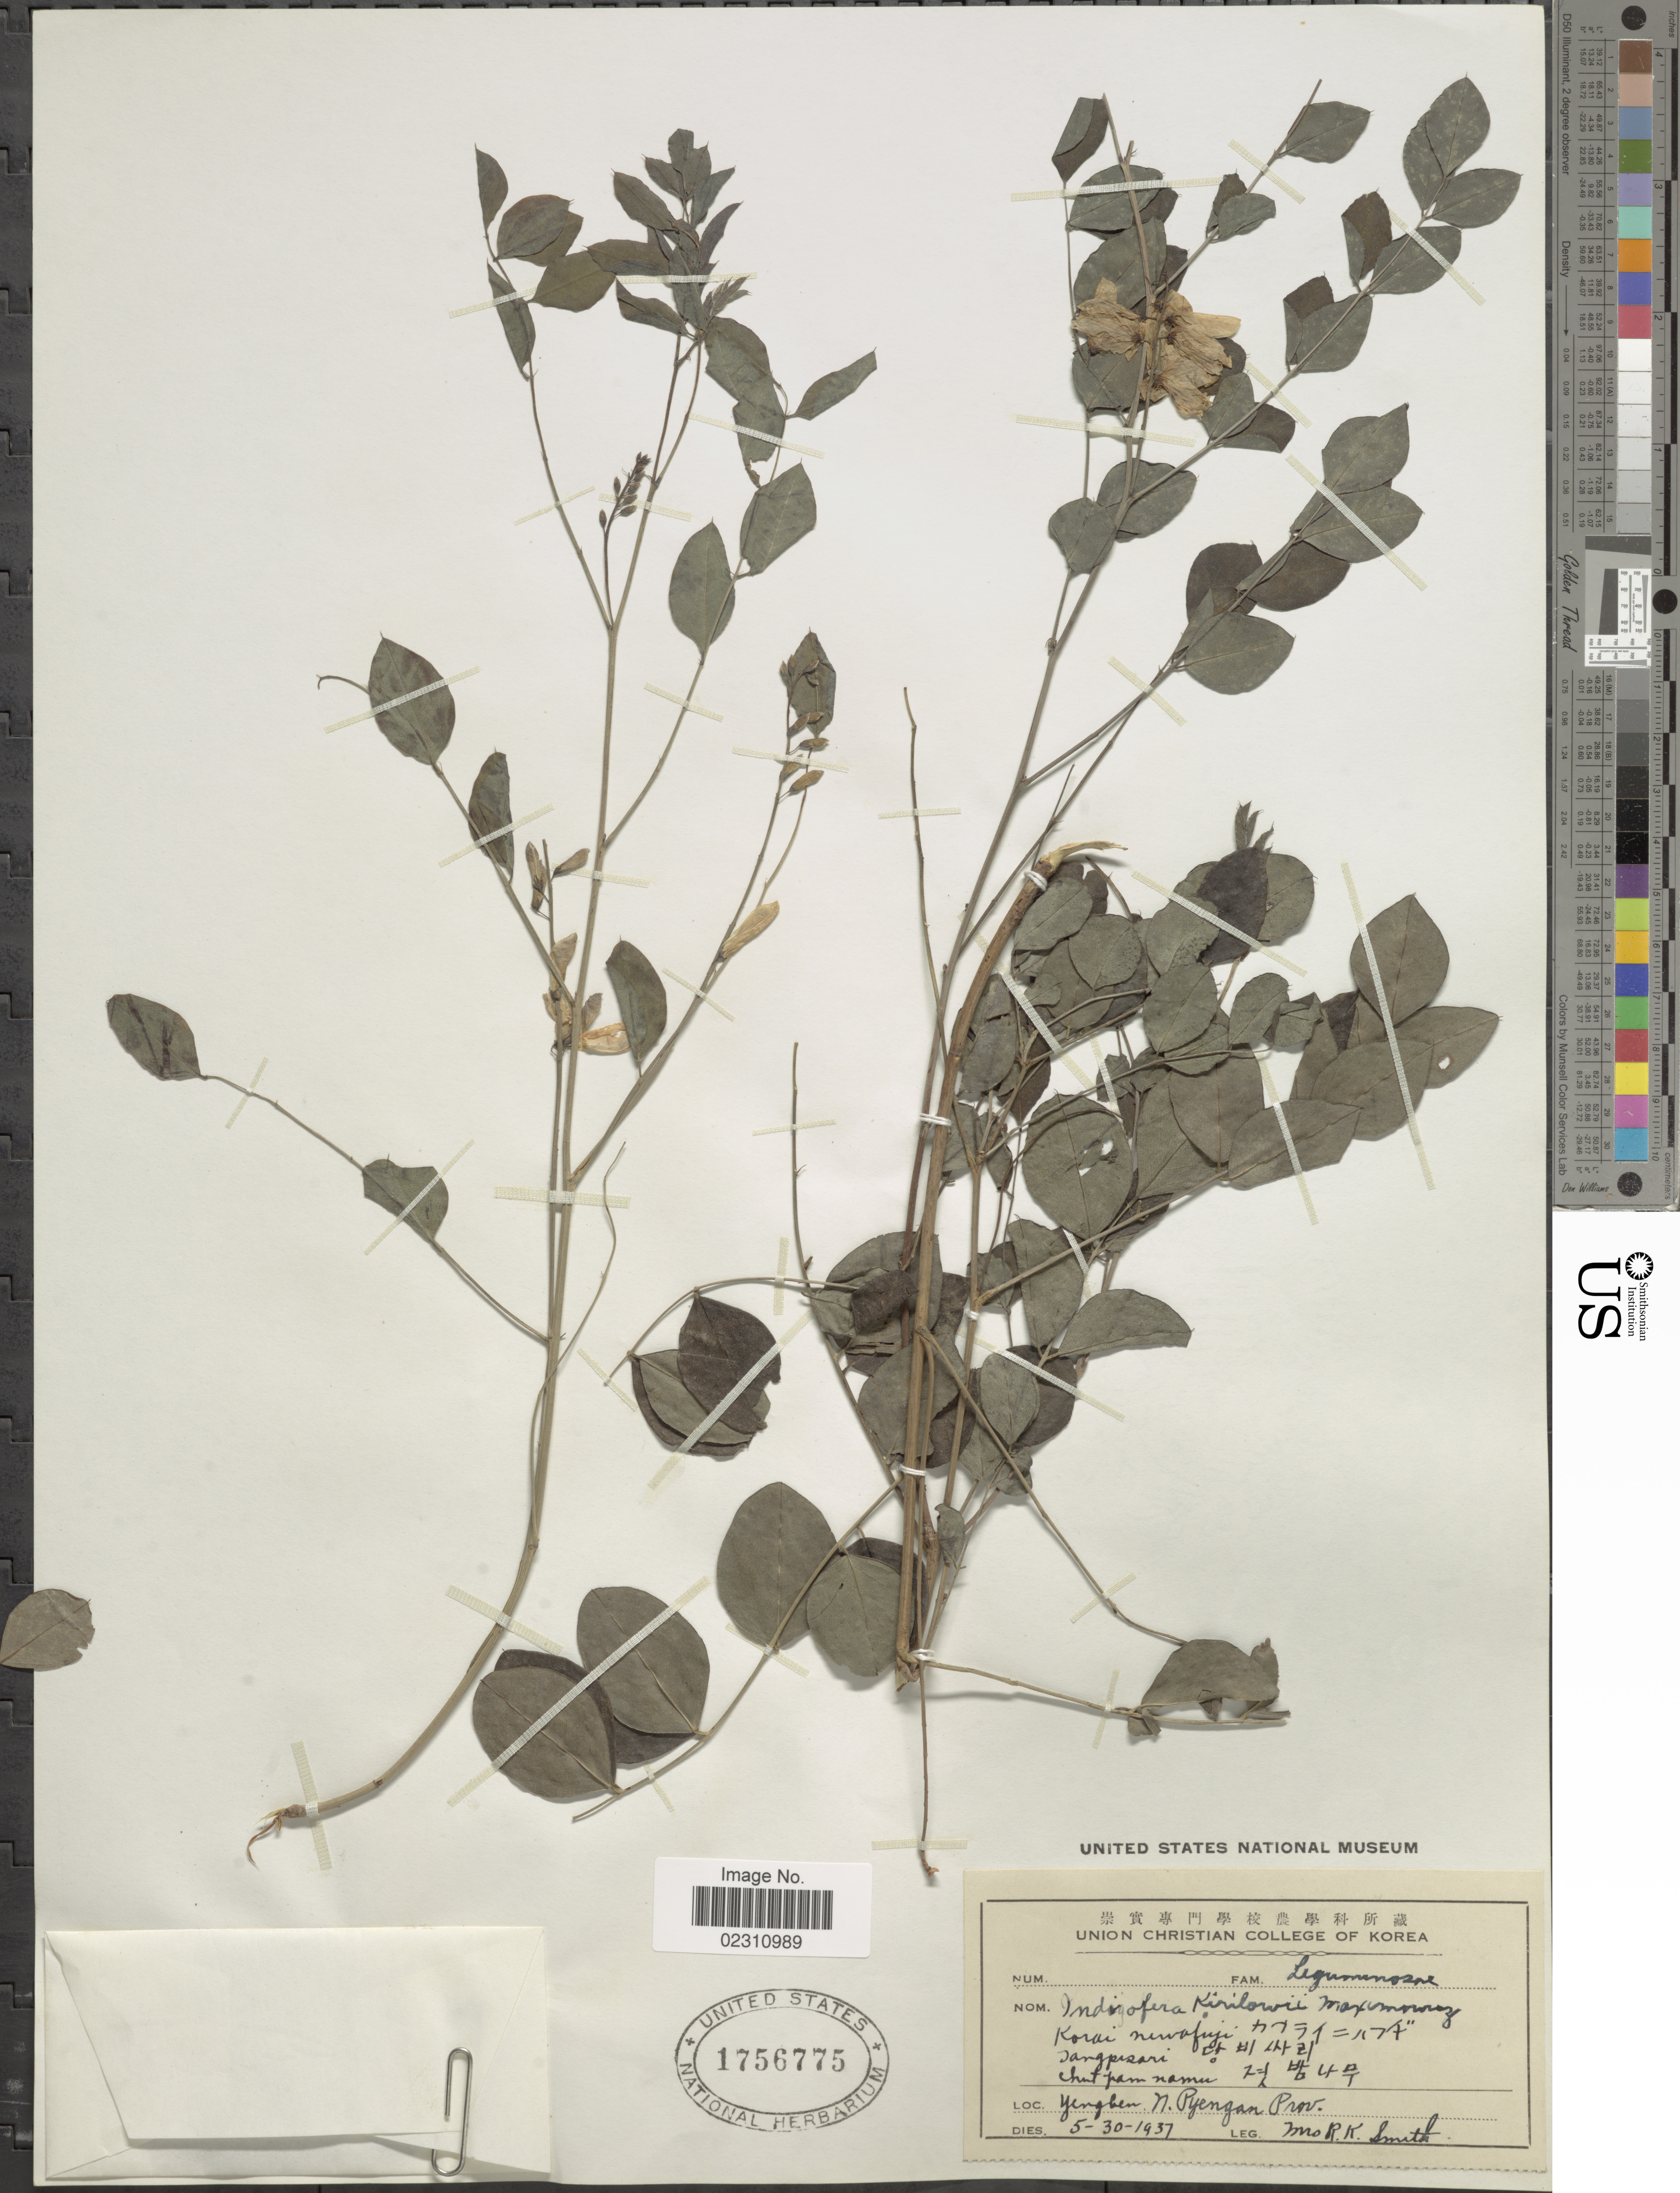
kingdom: Plantae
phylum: Tracheophyta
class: Magnoliopsida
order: Fabales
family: Fabaceae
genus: Indigofera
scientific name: Indigofera kirilowii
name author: Palib.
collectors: Mrs. R. K. Smith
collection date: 1937-05-30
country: North Korea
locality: Yengben, N. Pyengan Prov.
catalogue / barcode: US 1756775